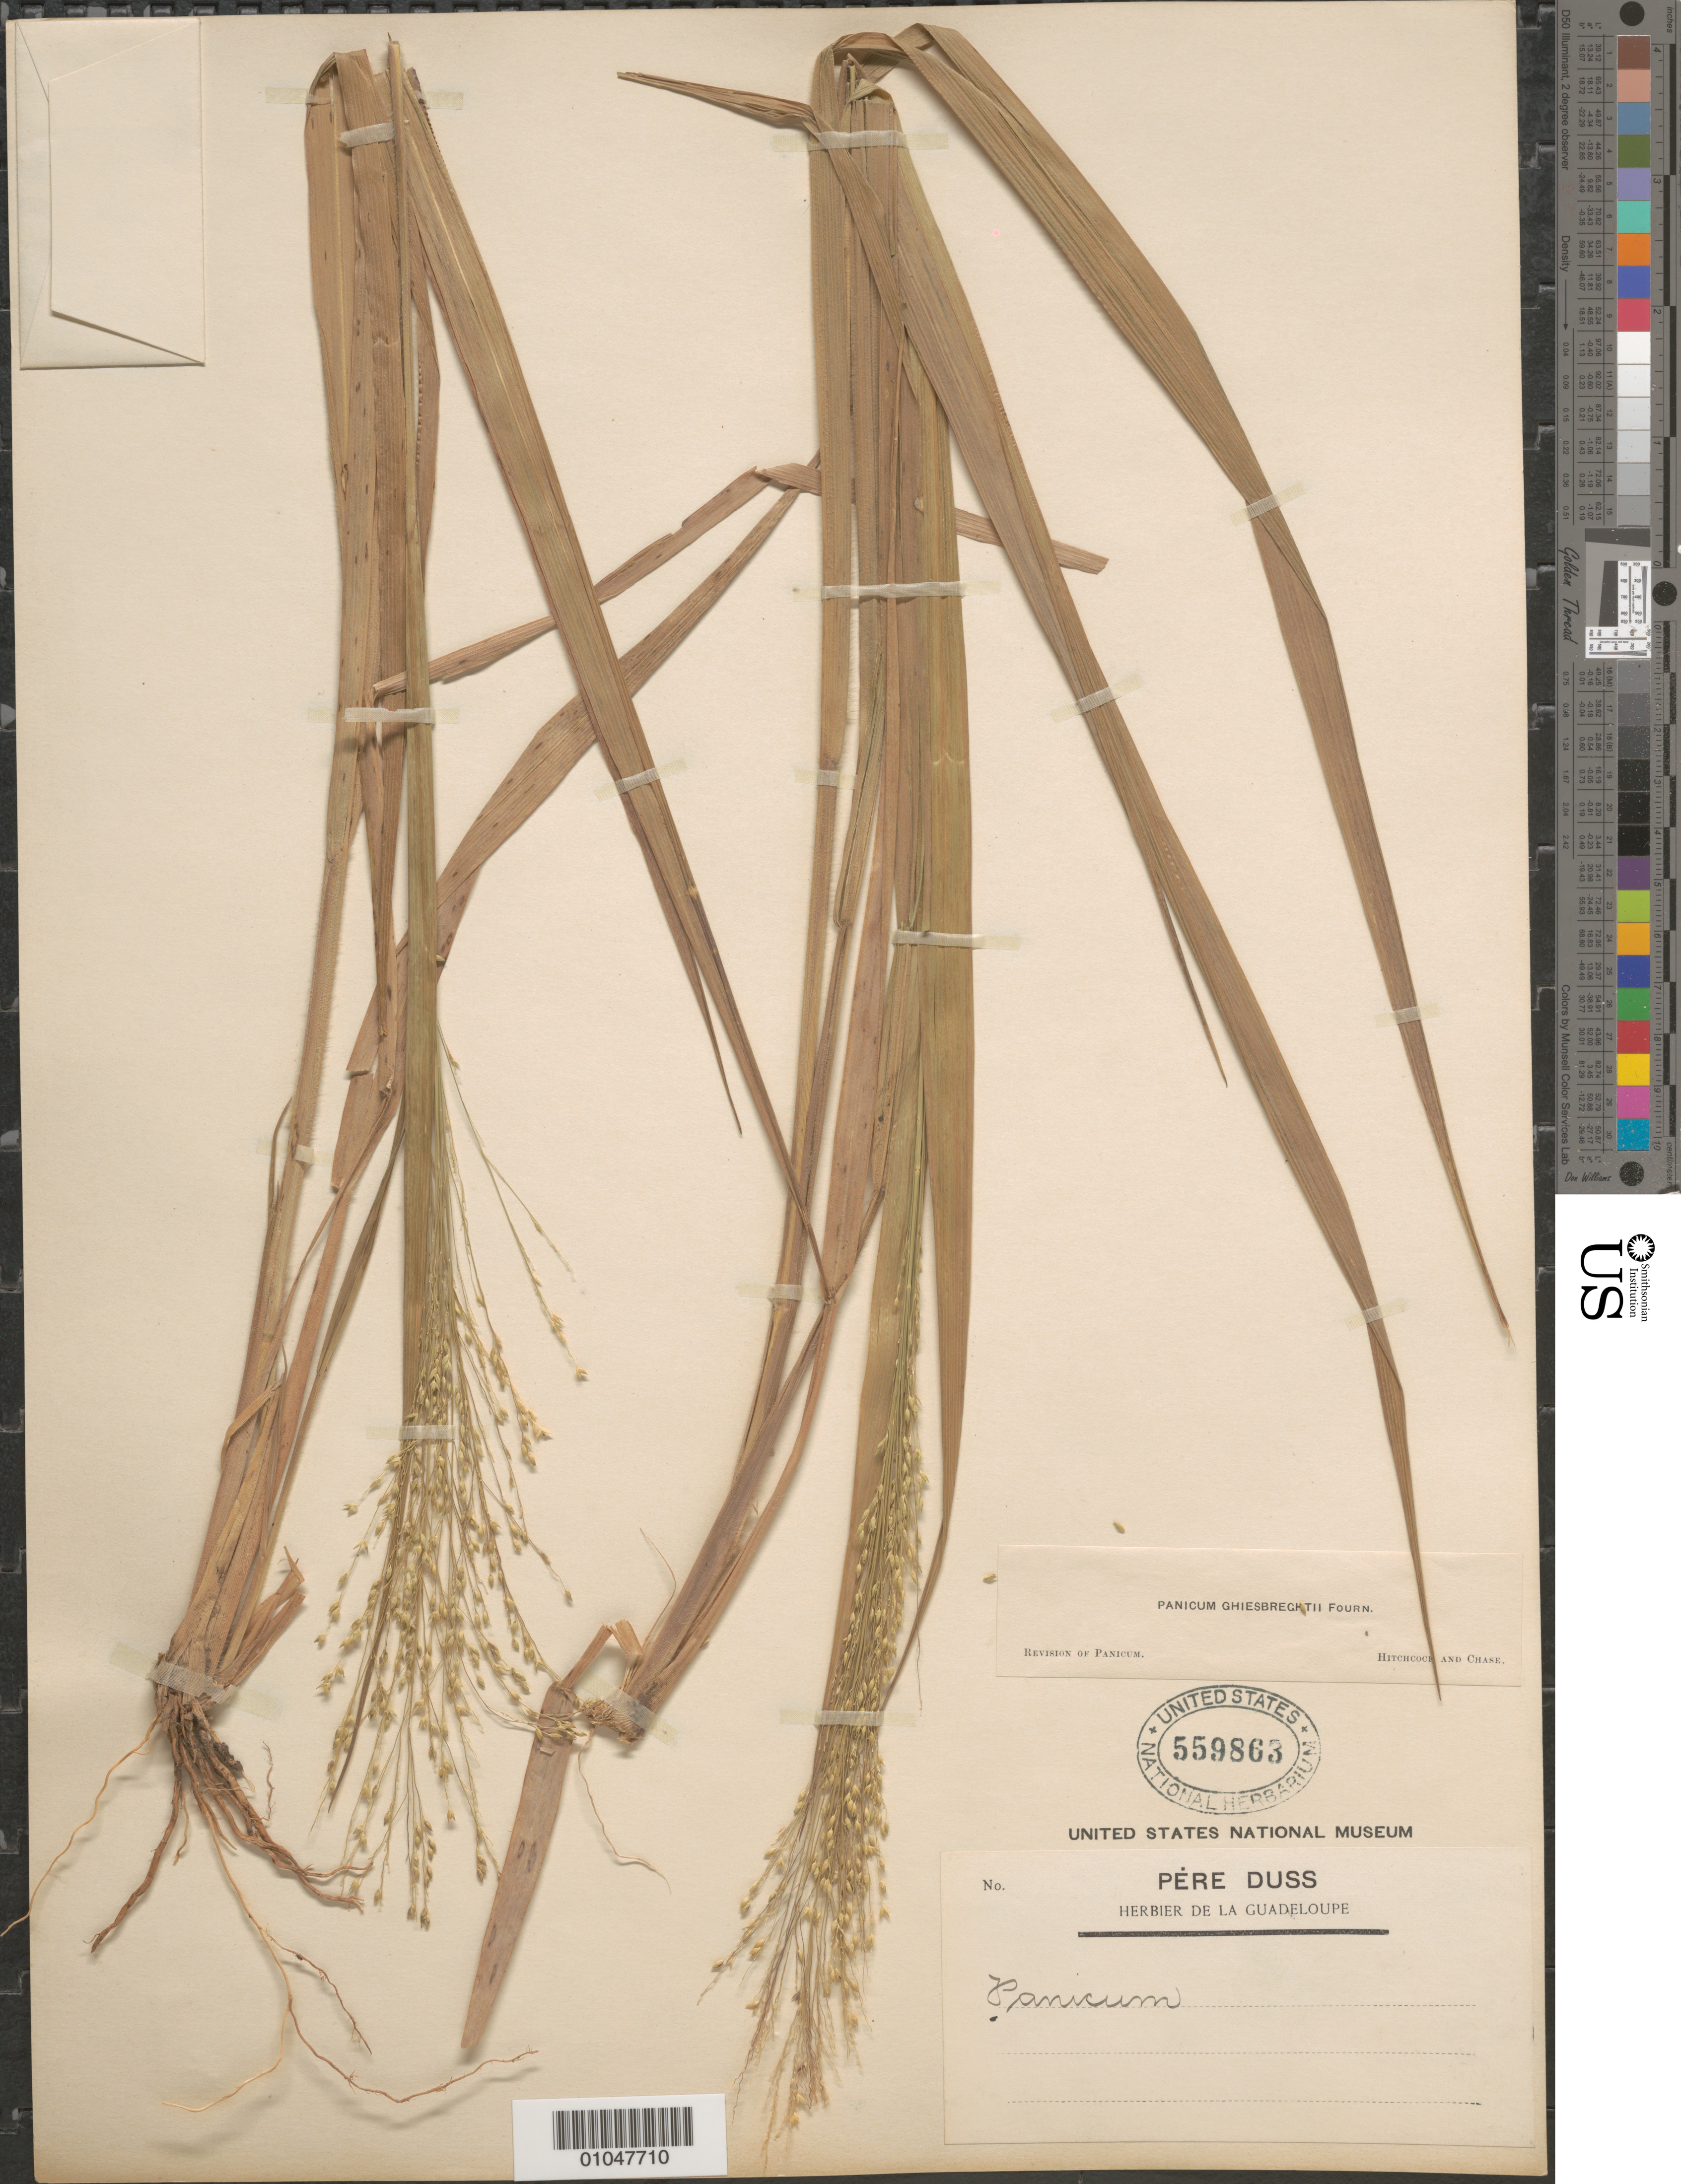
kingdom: Plantae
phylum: Tracheophyta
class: Liliopsida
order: Poales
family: Poaceae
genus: Panicum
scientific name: Panicum ghiesbreghtii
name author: E. Fourn.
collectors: -. Duchassaing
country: Guadeloupe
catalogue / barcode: US 559863